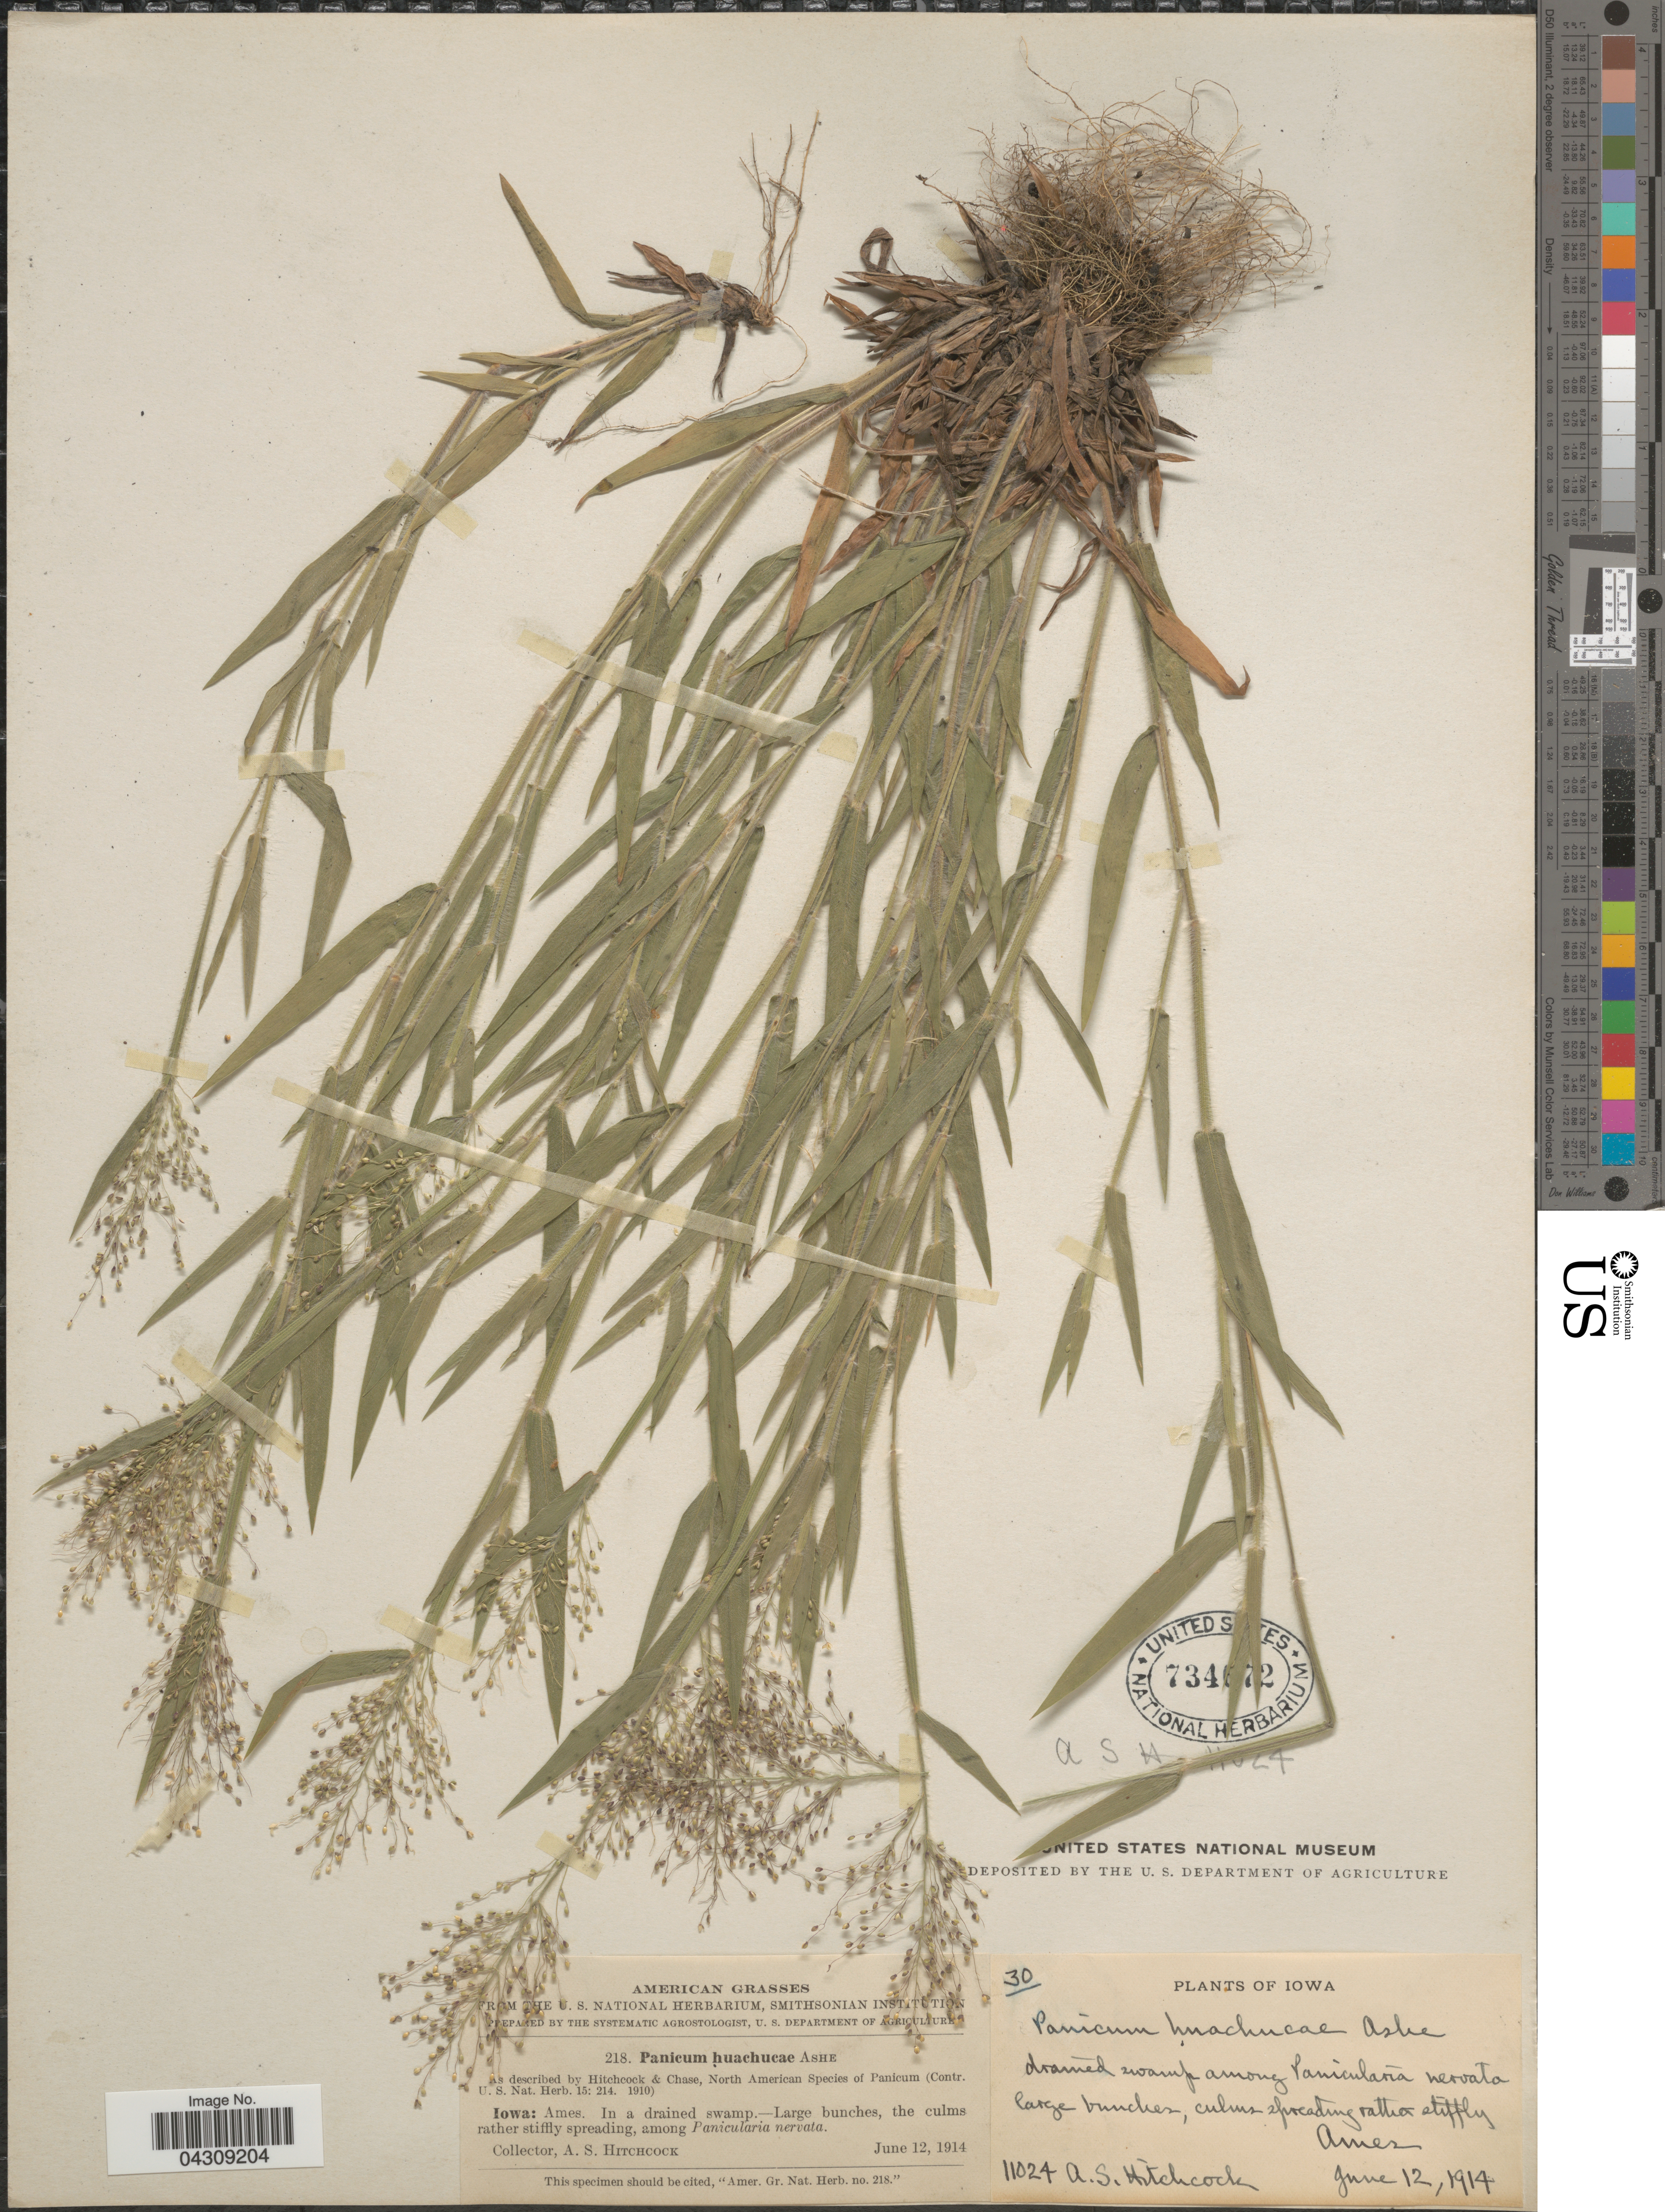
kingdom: Plantae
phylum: Tracheophyta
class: Liliopsida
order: Poales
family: Poaceae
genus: Dichanthelium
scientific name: Dichanthelium acuminatum var. acuminatum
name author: (Sw.) Gould & C.A. Clark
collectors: A. S. Hitchcock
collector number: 218/11024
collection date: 1914-06-12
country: United States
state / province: Iowa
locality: Ames.